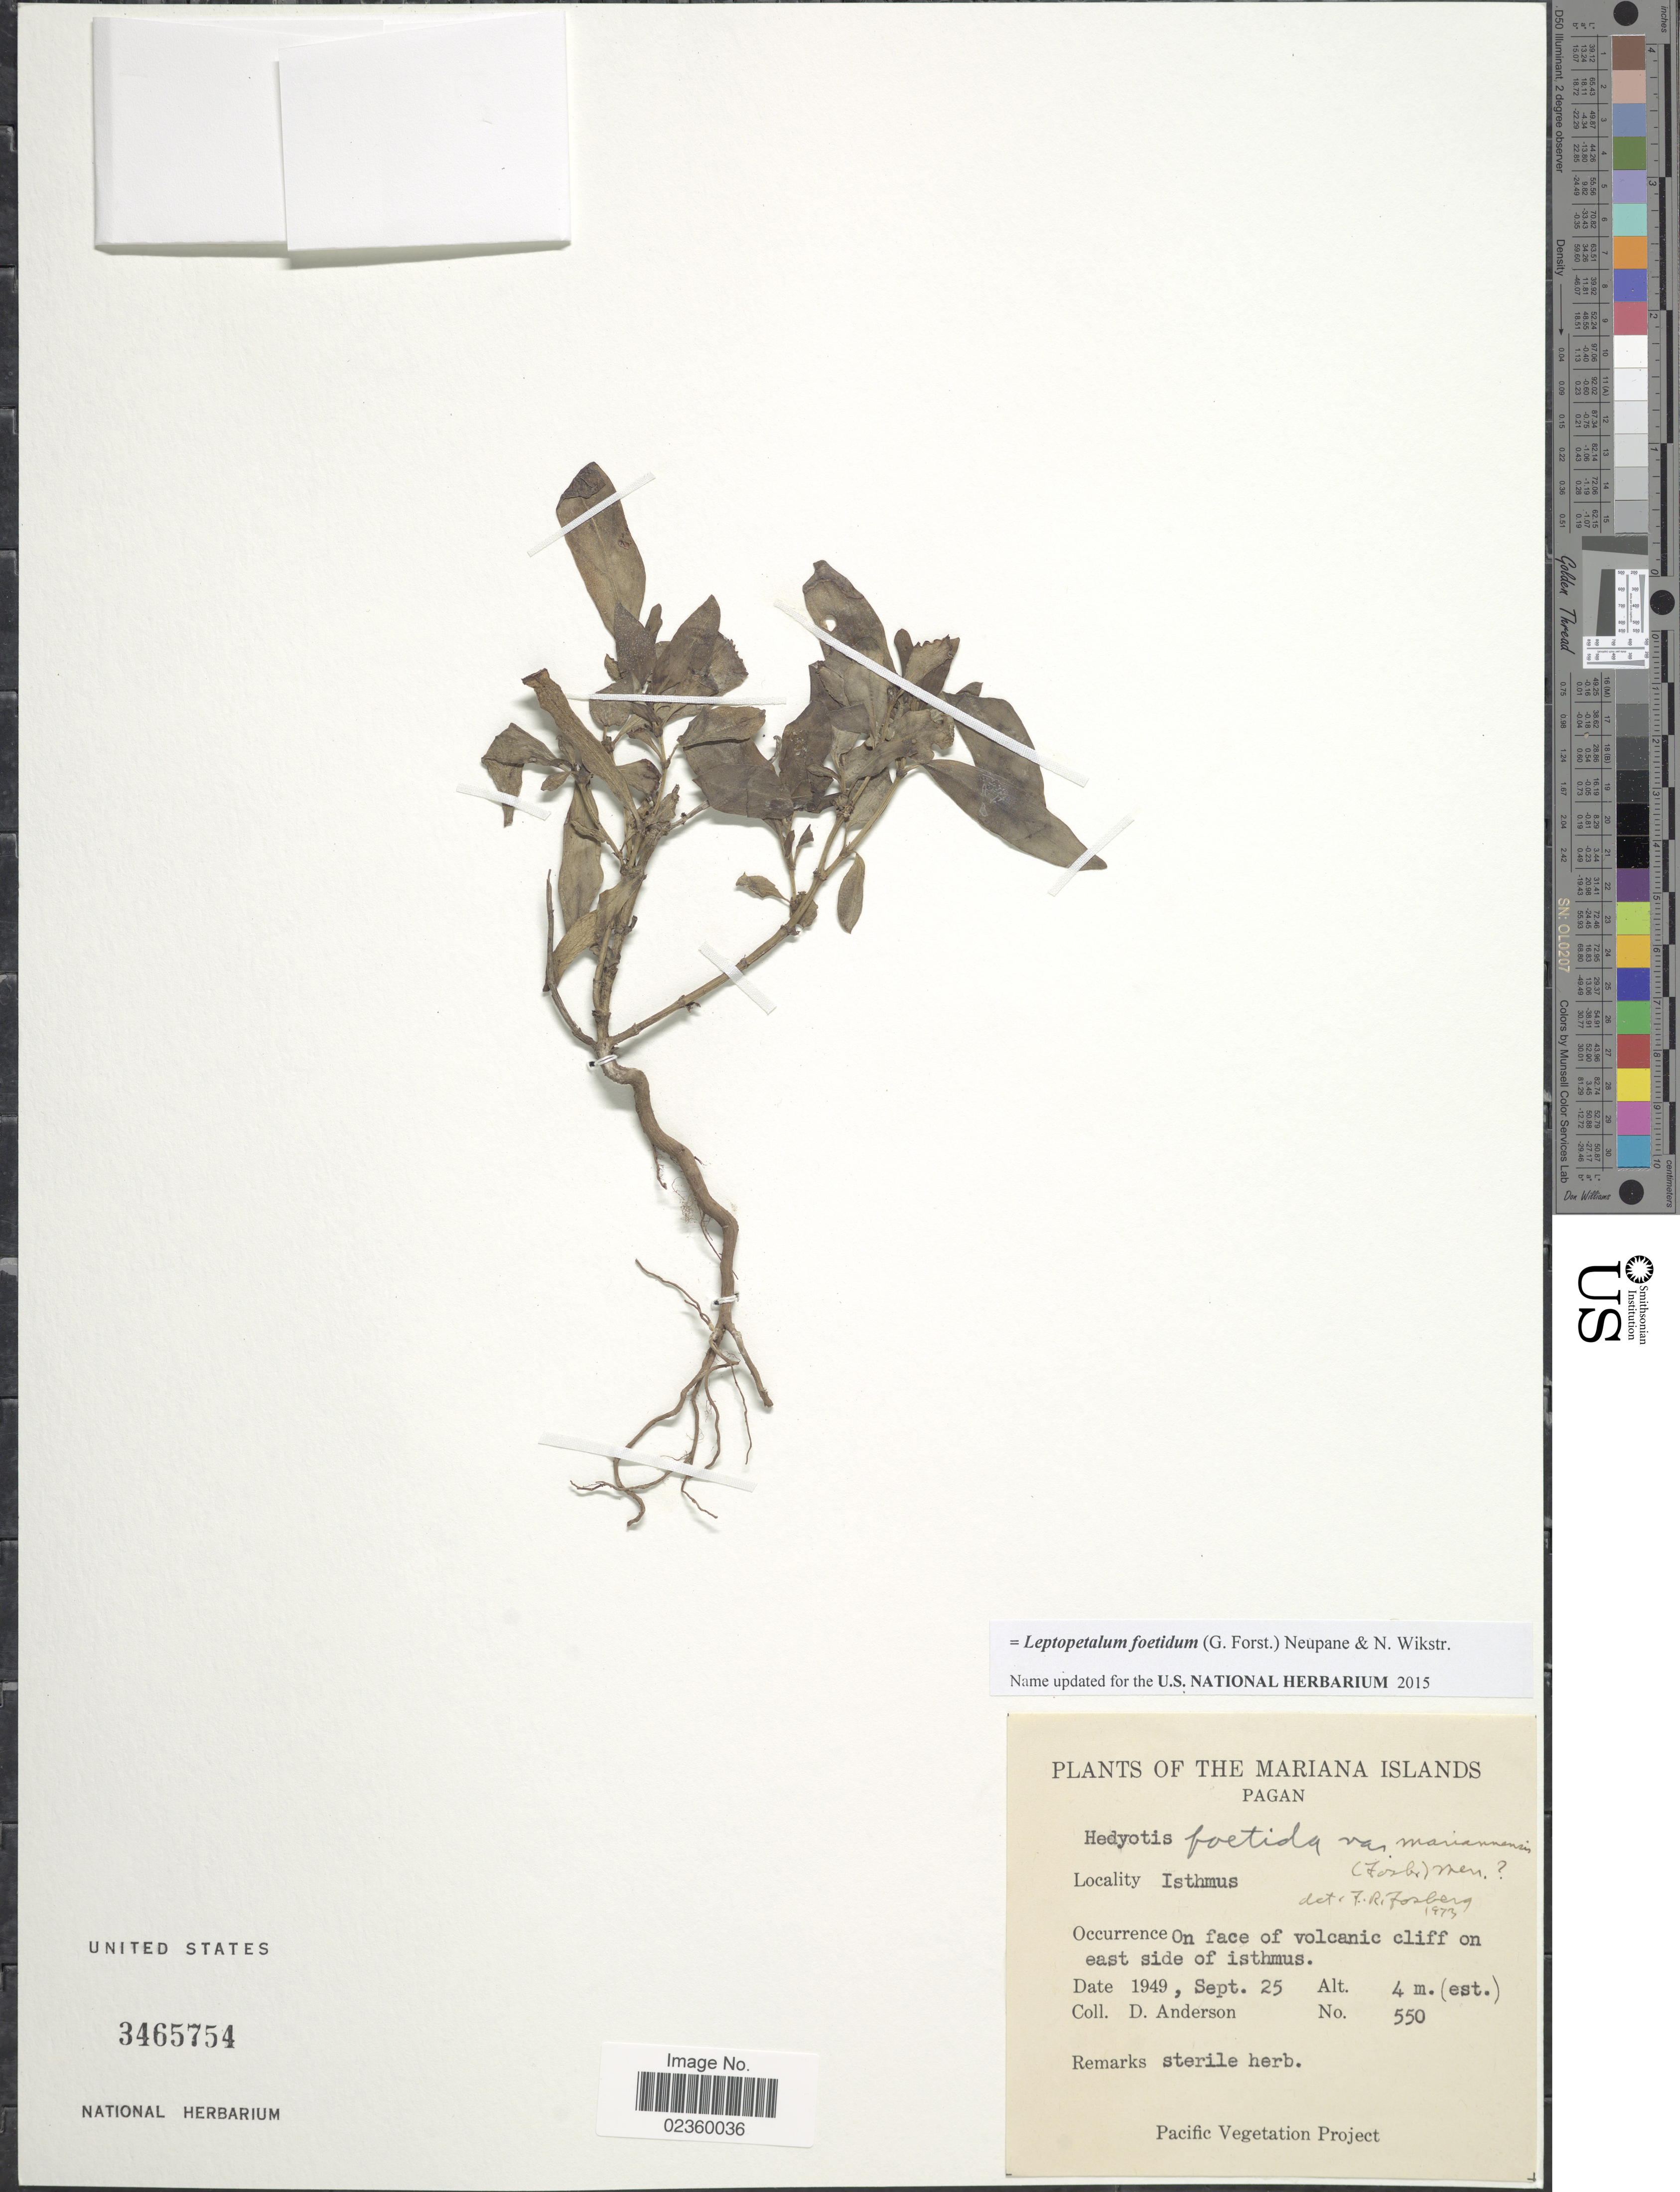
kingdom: Plantae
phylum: Tracheophyta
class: Magnoliopsida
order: Gentianales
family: Rubiaceae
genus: Leptopetalum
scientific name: Leptopetalum foetidum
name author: (G. Forst.) Neupane & N. Wikstr.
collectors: D. Anderson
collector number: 550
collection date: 1949-09-25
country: Northern Mariana Islands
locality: The Mariana Islands. Pagan. Isthmus, east side of isthmus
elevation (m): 4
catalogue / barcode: US 3465754